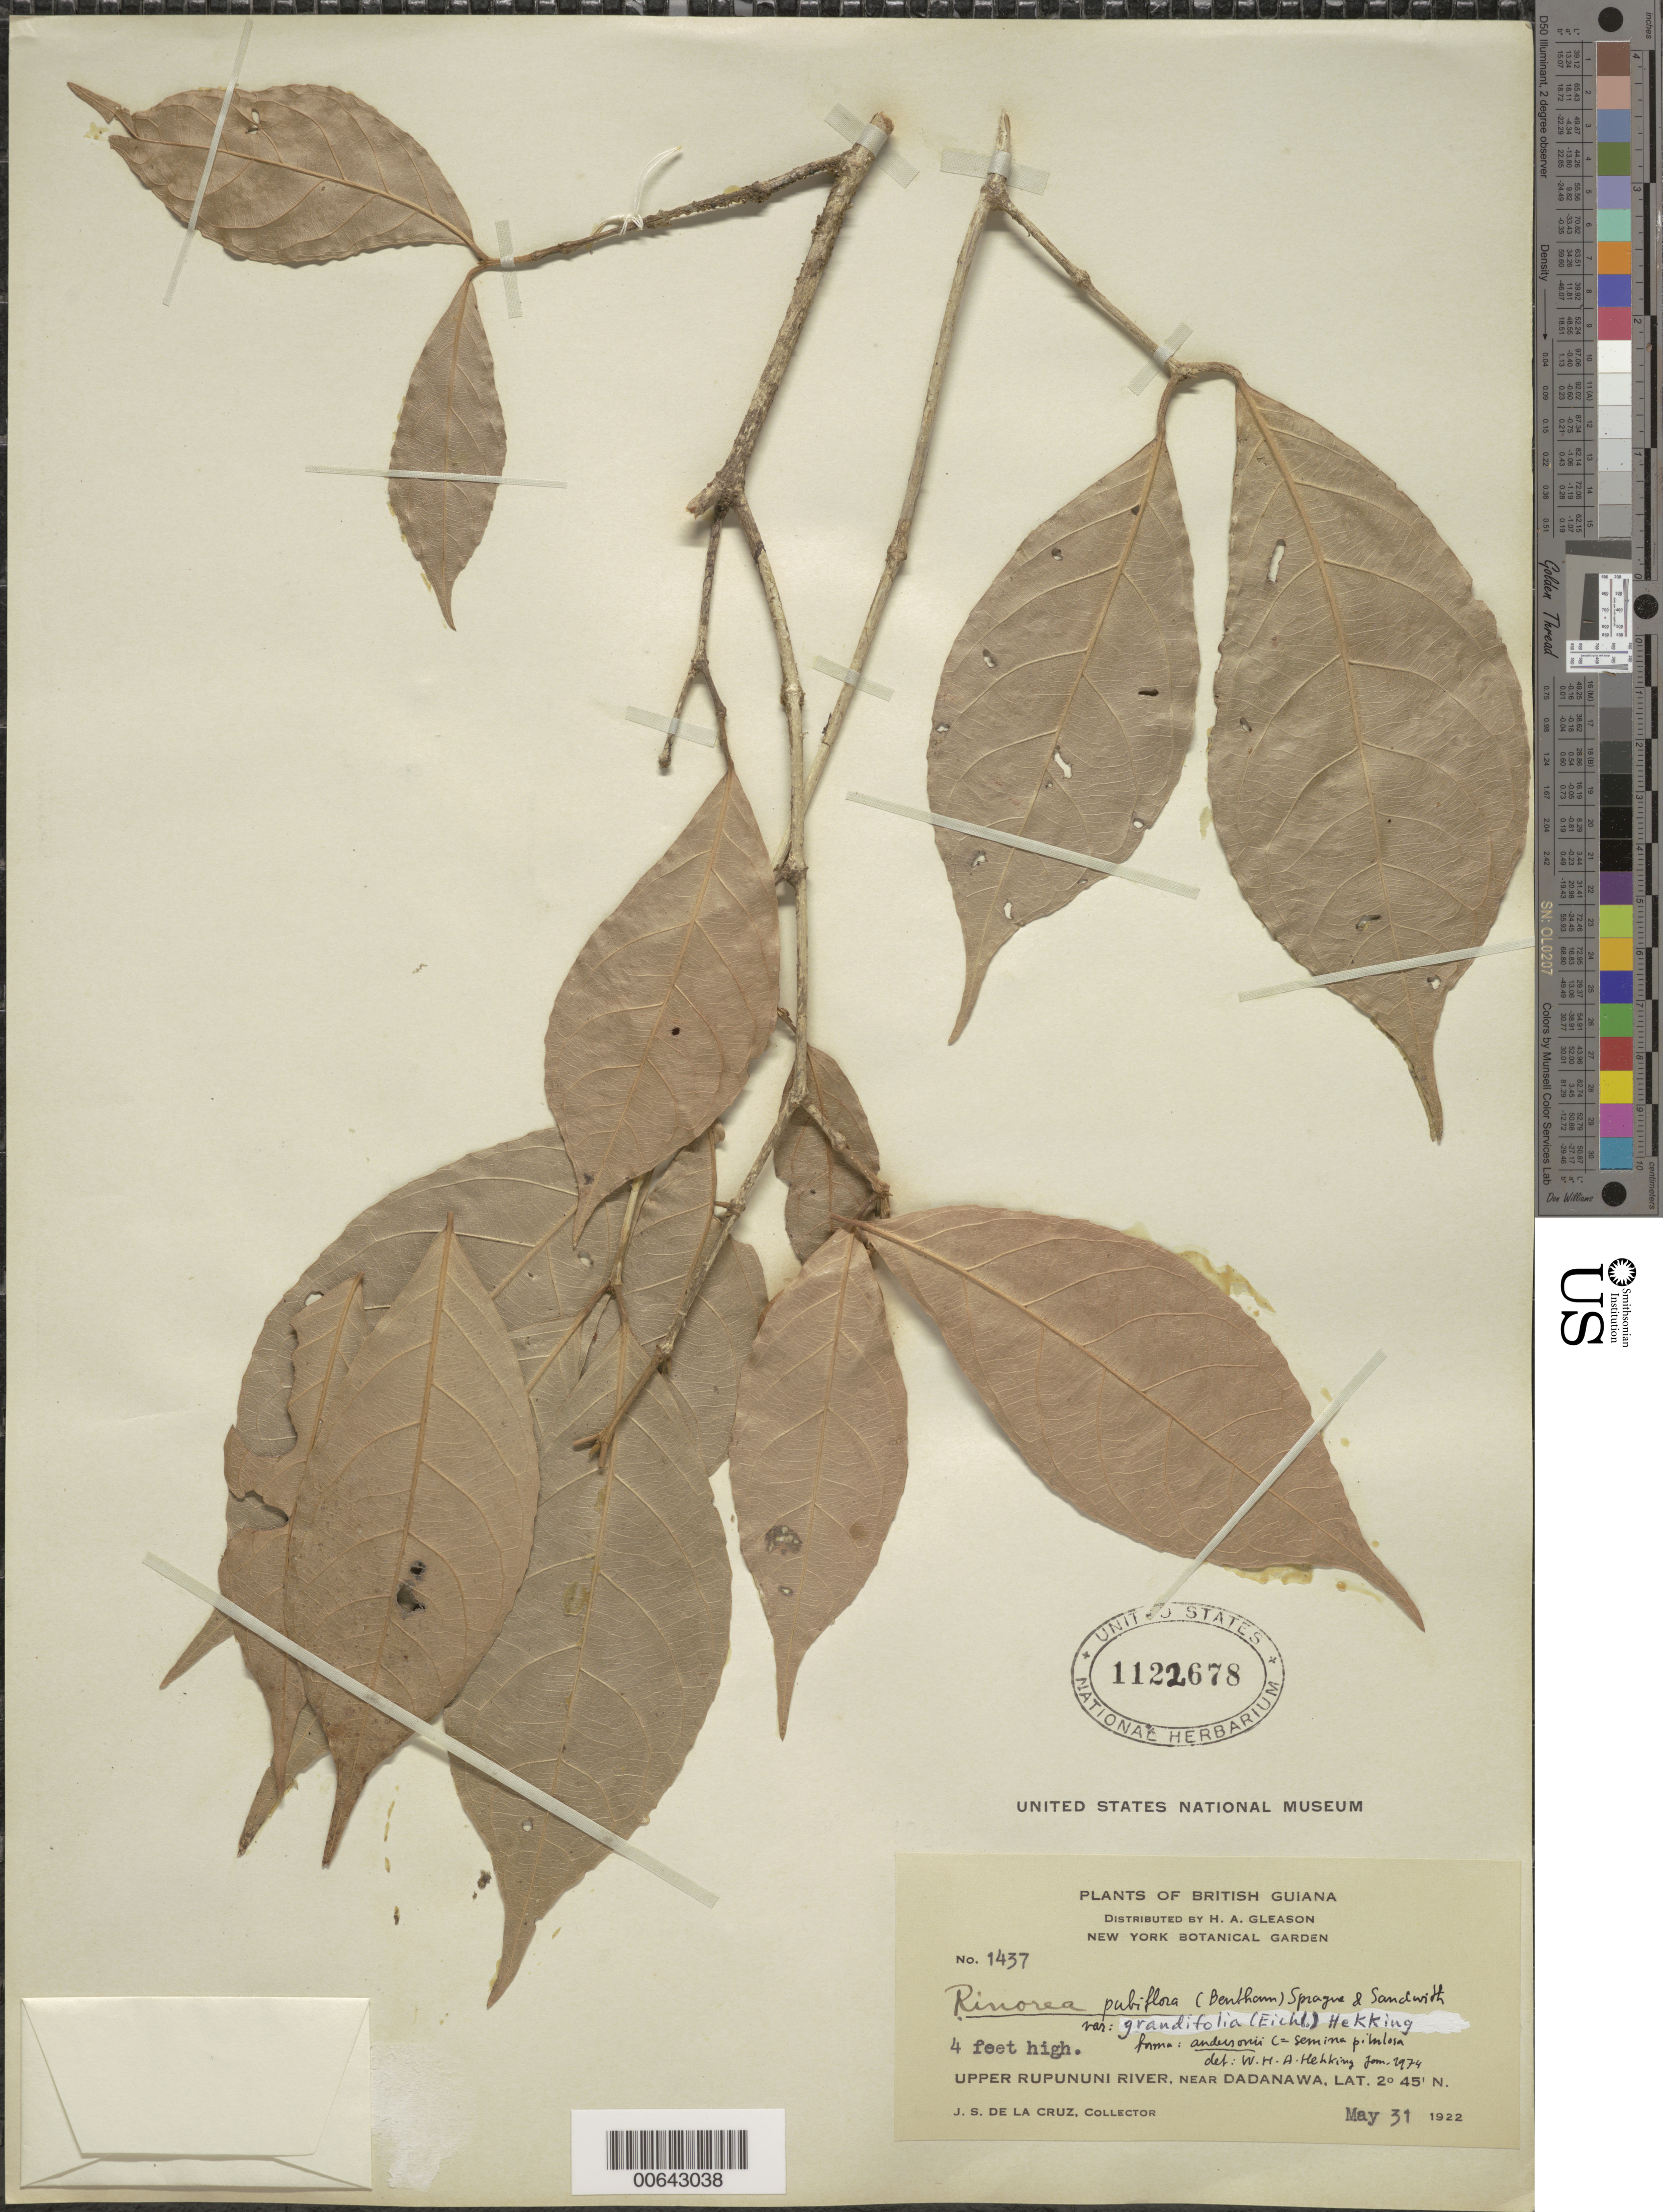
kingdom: Plantae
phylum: Tracheophyta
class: Magnoliopsida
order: Malpighiales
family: Violaceae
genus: Rinorea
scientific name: Rinorea pubiflora var. grandifolia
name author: (Eichler) Hekking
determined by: Hekking, W. H. A.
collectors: J. S. de la Cruz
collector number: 1437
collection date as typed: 31-May-22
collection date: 1922-05-31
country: Guyana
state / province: U. Takutu-U. Essequibo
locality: Dadanawa, vic., upper Rupununi R.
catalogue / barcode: US 1122678